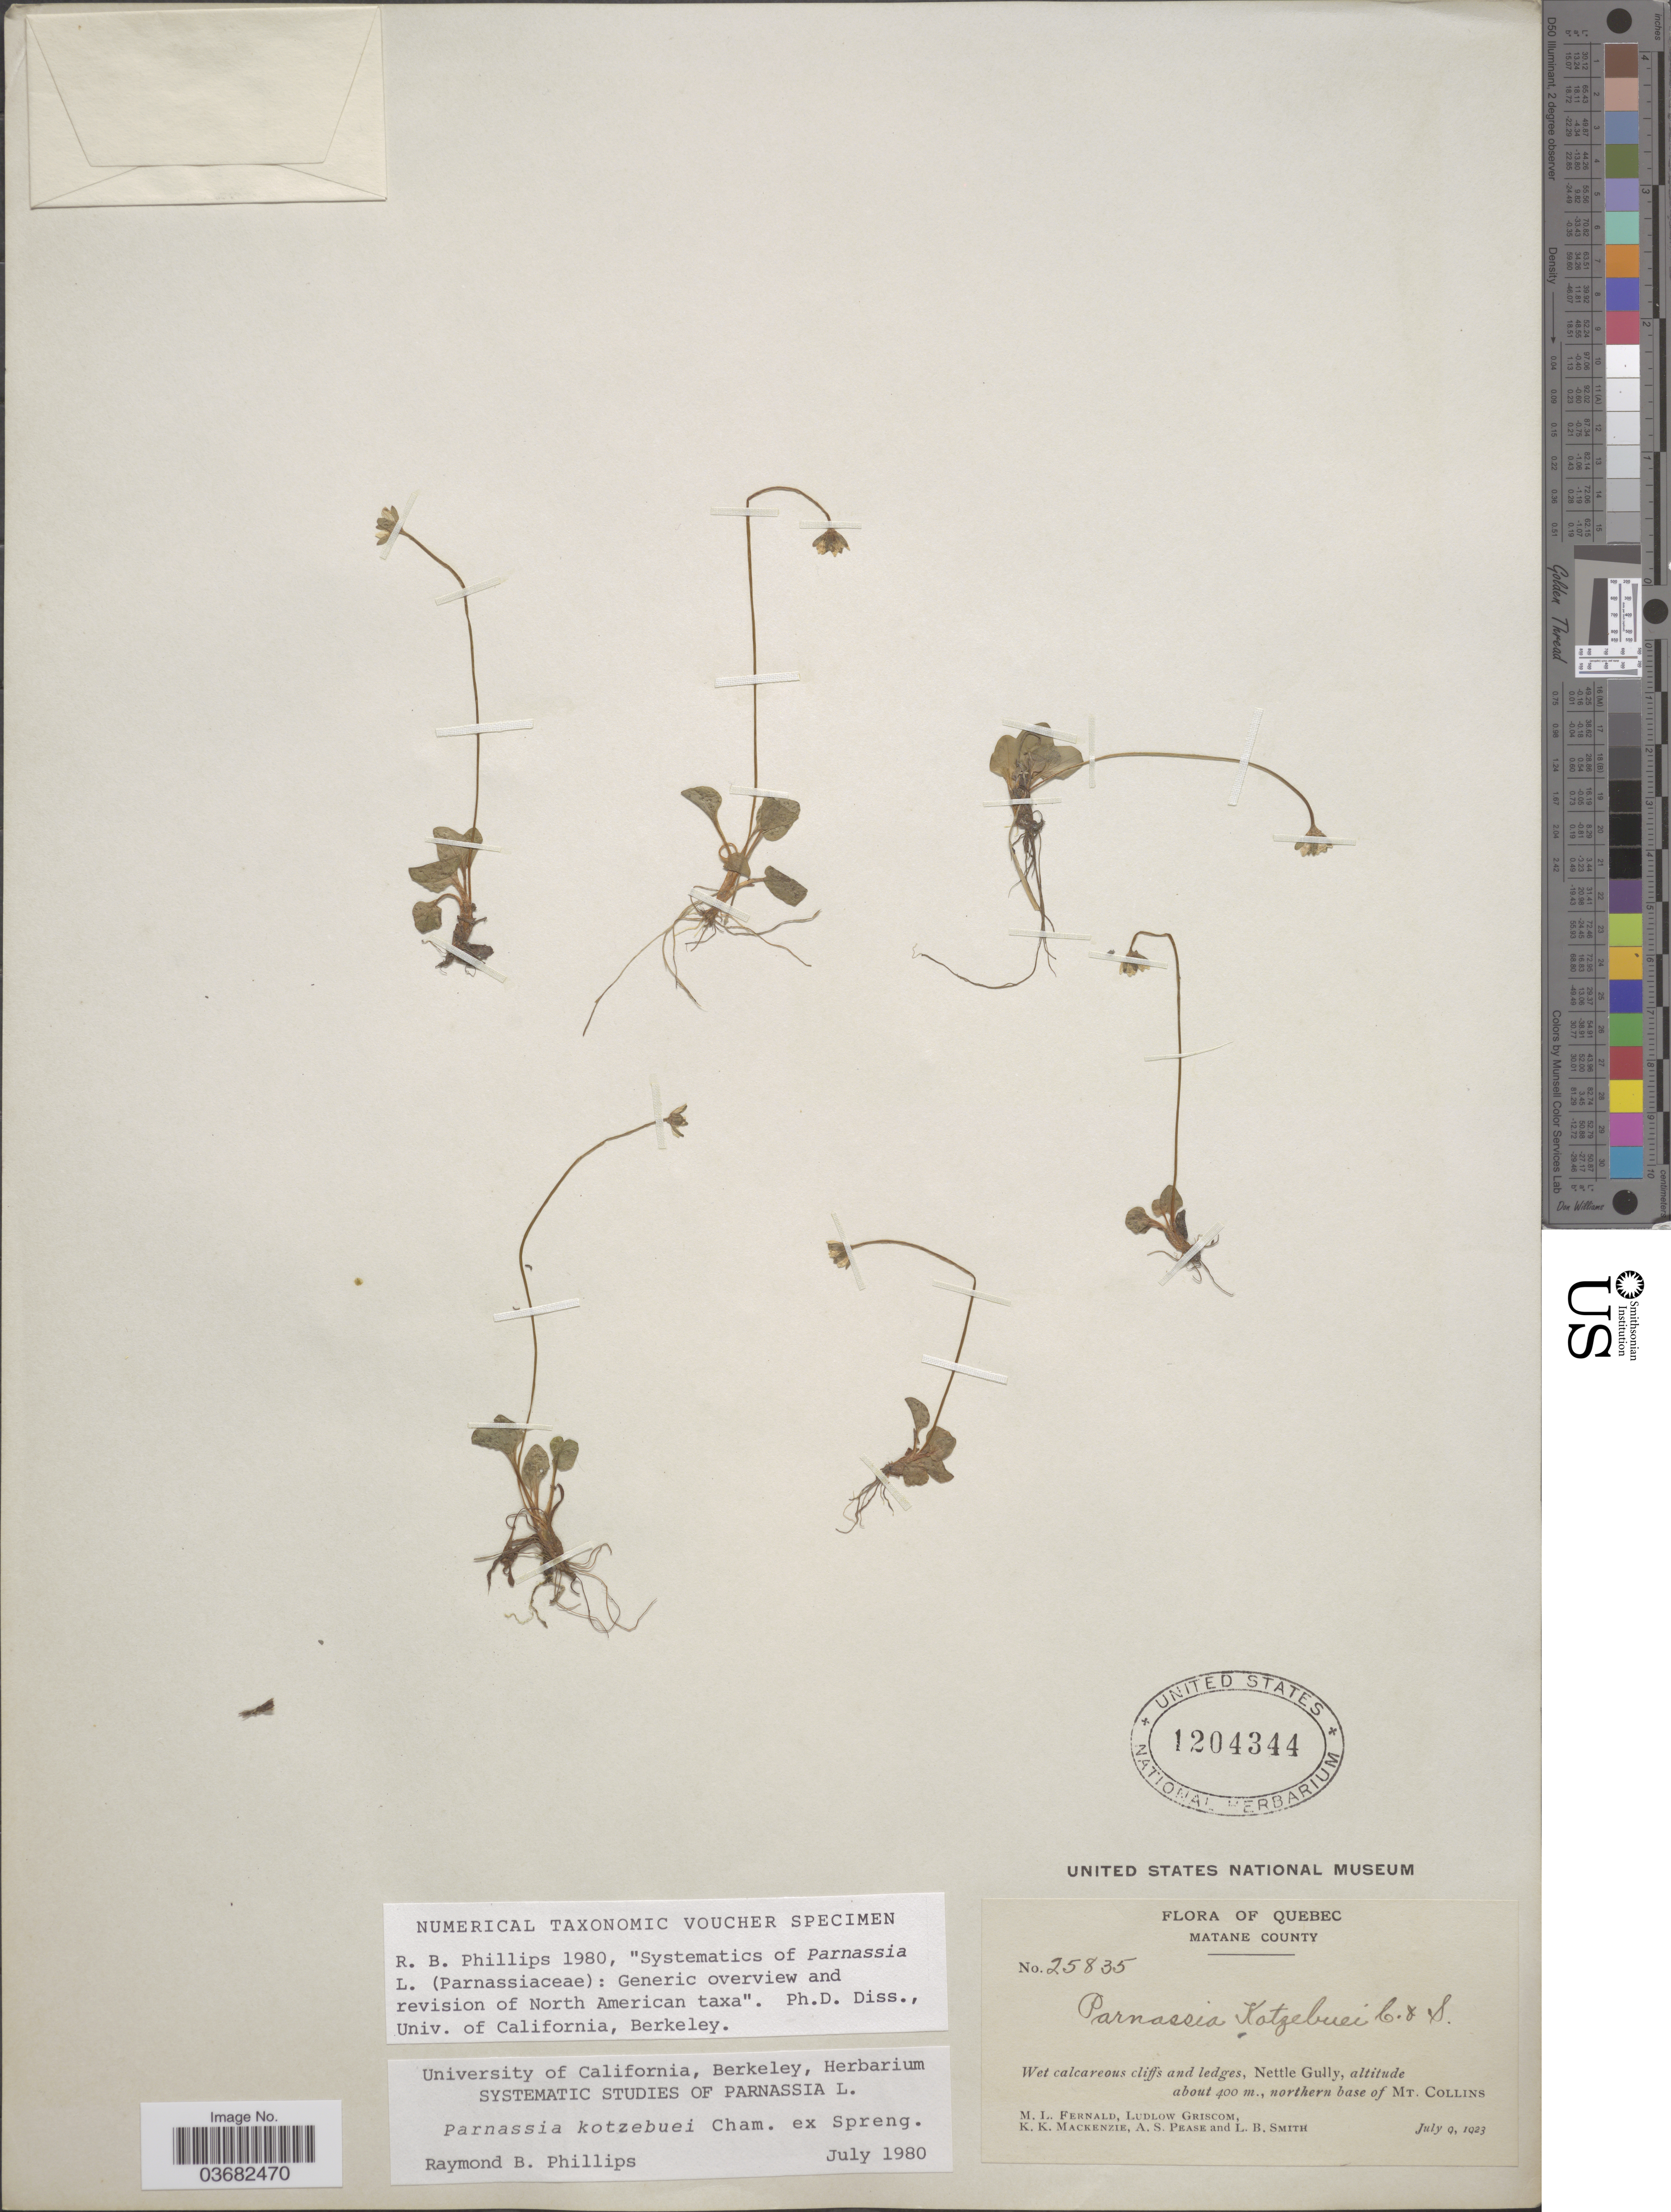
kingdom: Plantae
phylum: Tracheophyta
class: Magnoliopsida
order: Celastrales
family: Parnassiaceae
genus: Parnassia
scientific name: Parnassia kotzebuei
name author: Cham. ex Spreng.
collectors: M. L. Fernald, L. Griscom, K. K. Mackenzie, A. S. Pease & L. Smith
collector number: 25835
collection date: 1923-07-09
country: Canada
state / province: Quebec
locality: Matane County. Nettle Gully, northern base of Mt. Collins.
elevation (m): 400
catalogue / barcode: US 1204344